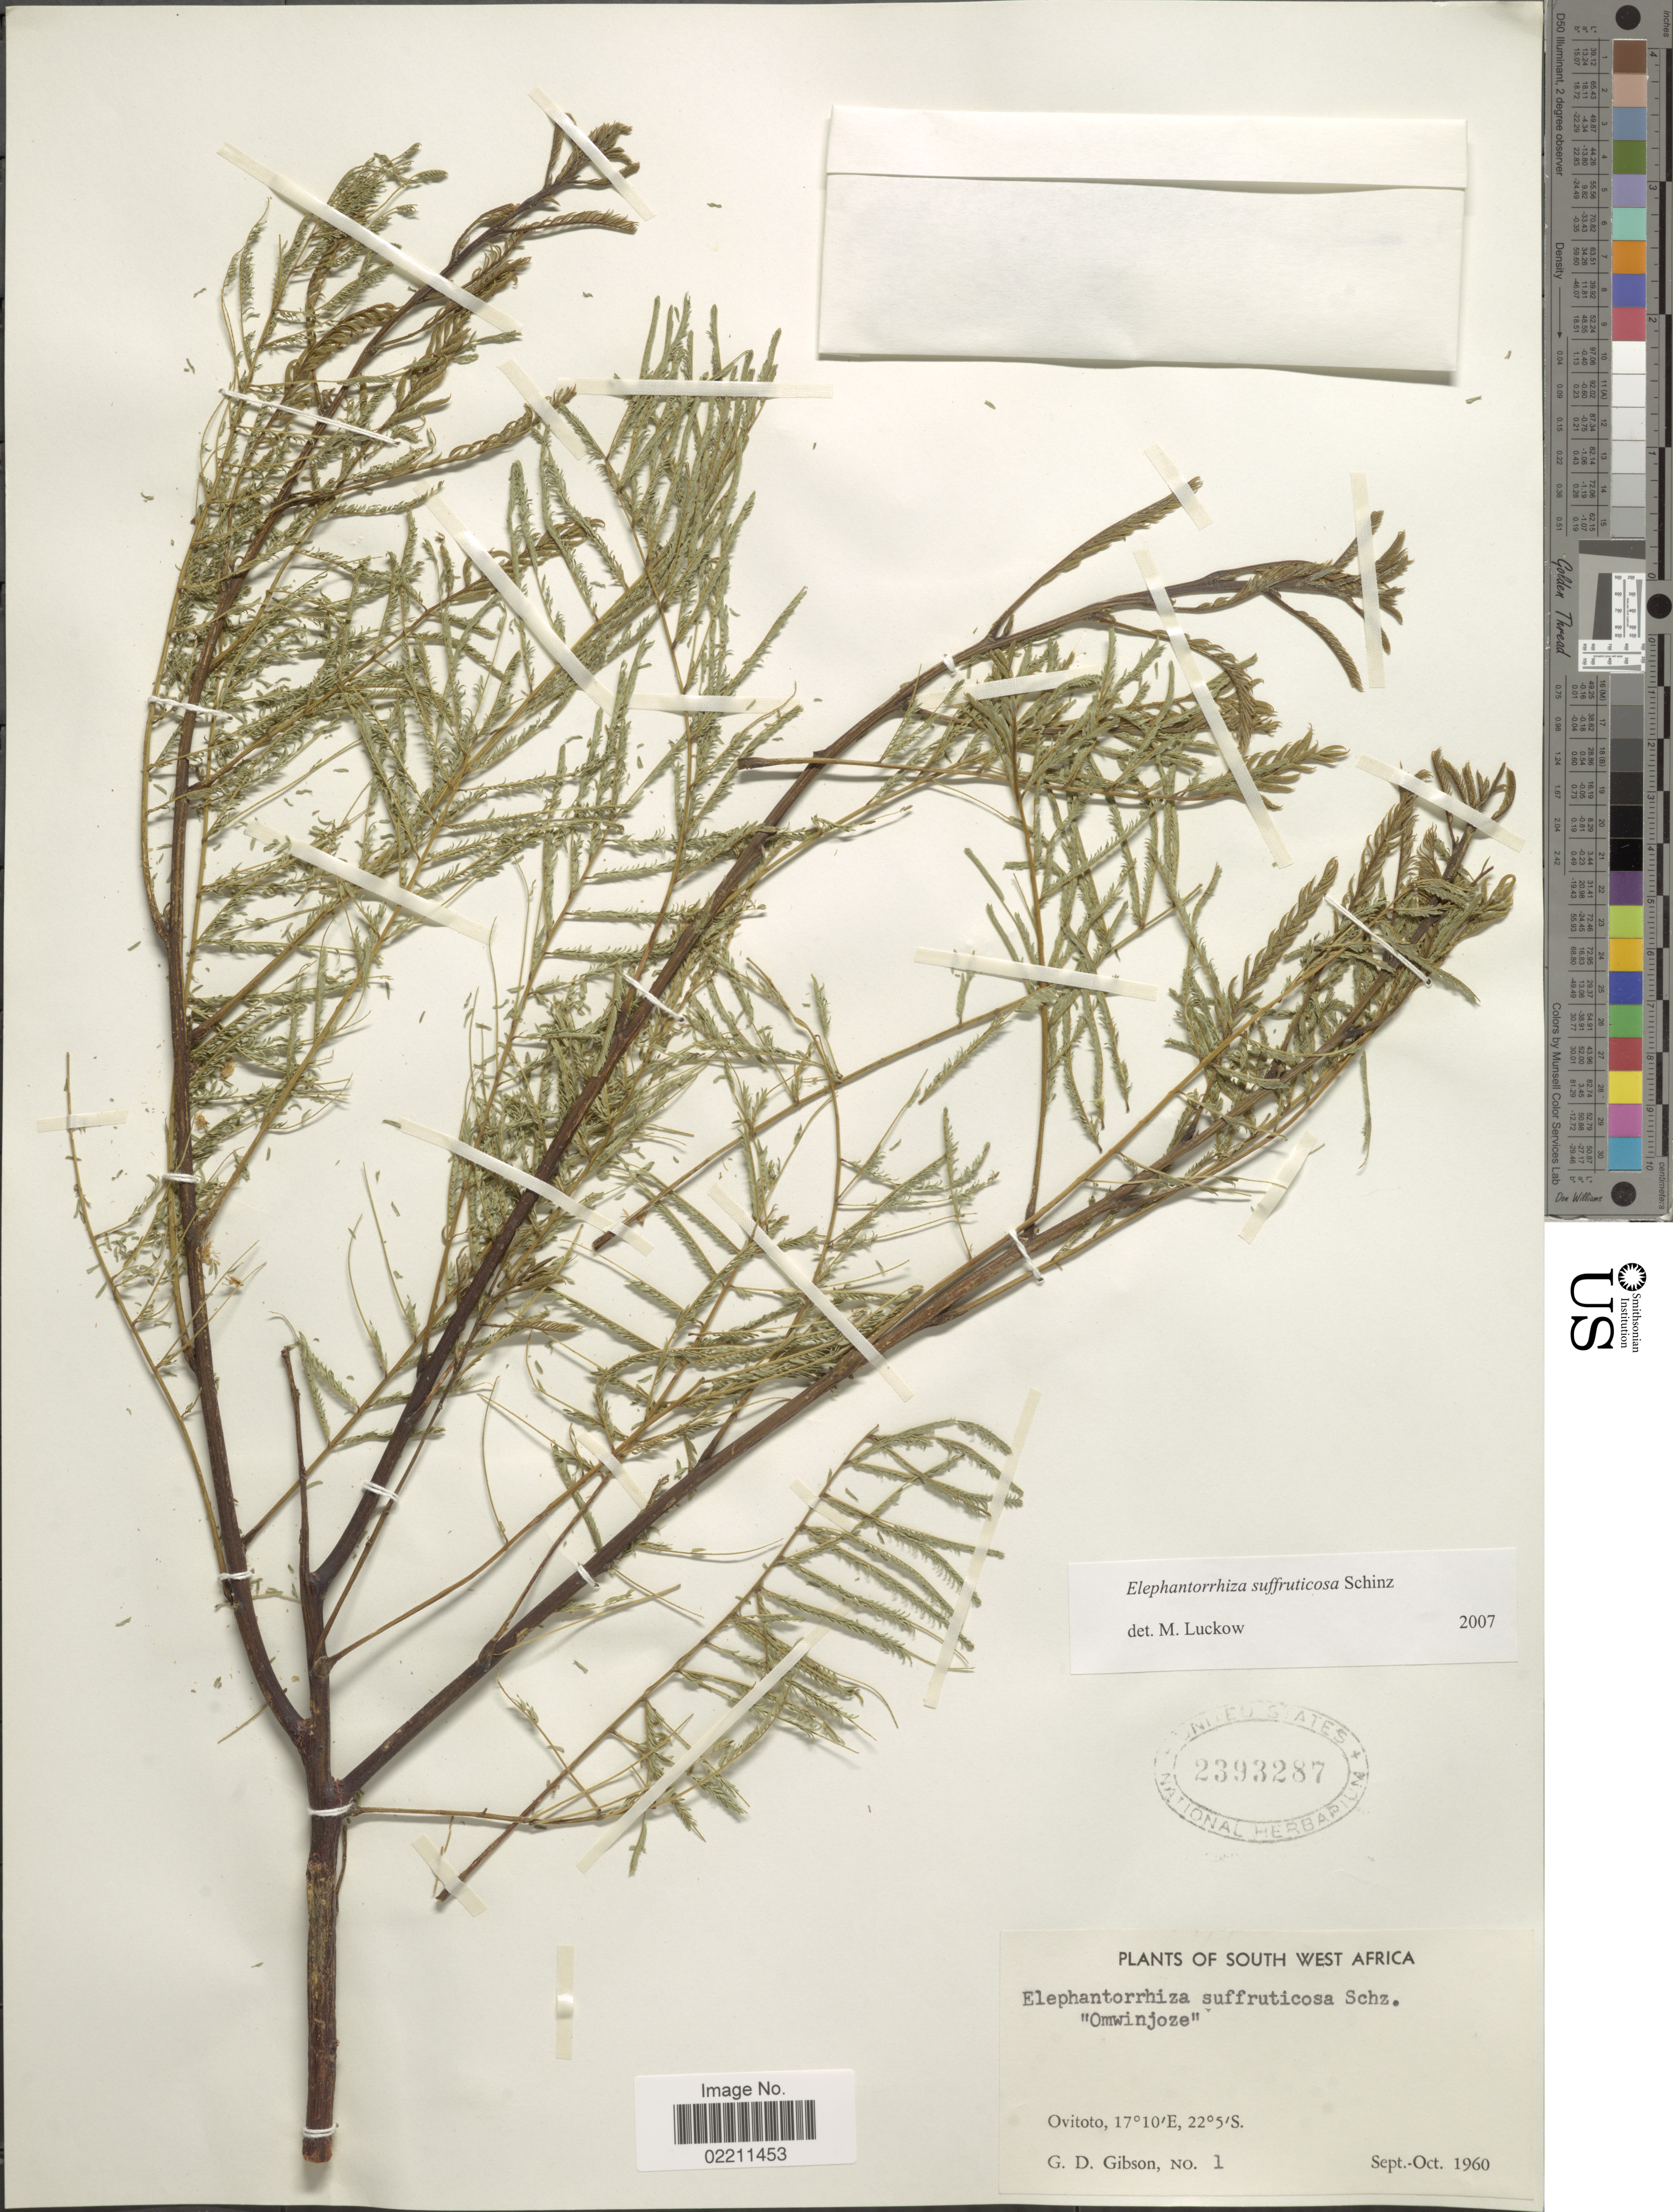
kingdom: Plantae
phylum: Tracheophyta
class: Magnoliopsida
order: Fabales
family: Fabaceae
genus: Entada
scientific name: Entada rangei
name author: (Harms) S.A. O'Donnell & G.P. Lewis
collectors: G. D. Gibson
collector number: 1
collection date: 1960-09/1960-10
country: Namibia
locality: South West Africa. Ovitoto.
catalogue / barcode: US 2393287